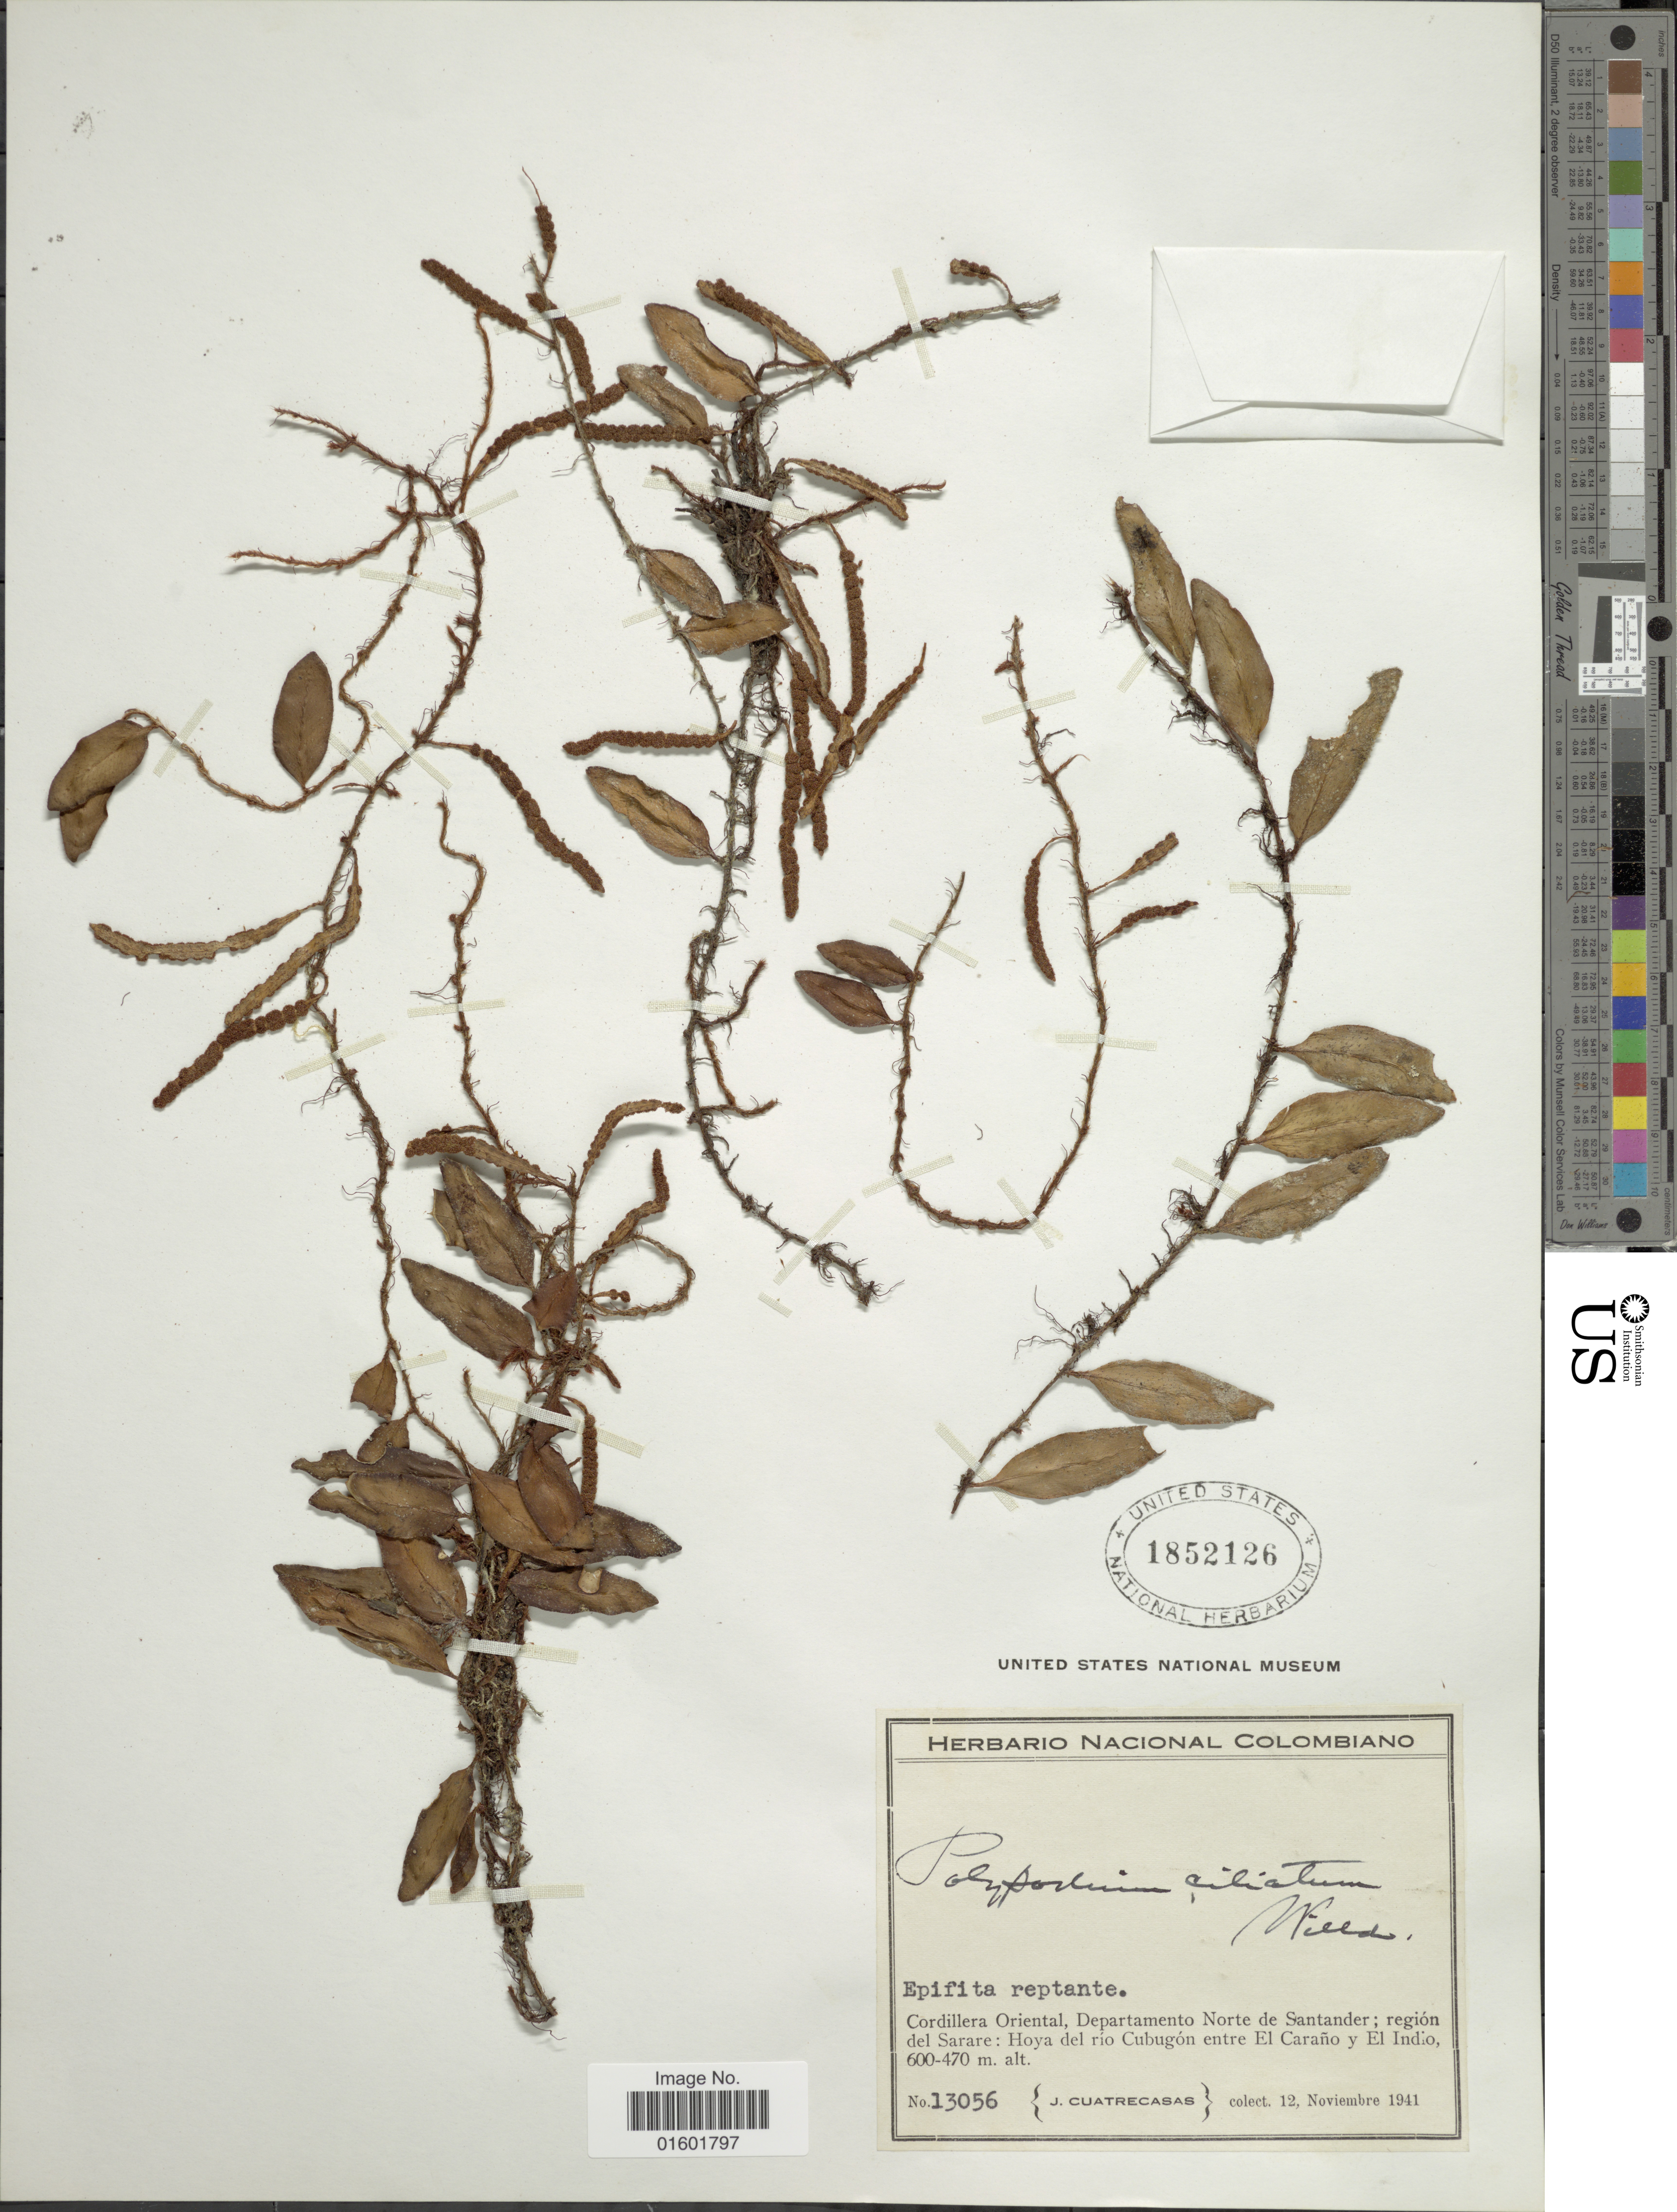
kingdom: Plantae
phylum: Tracheophyta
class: Polypodiopsida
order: Polypodiales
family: Polypodiaceae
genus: Microgramma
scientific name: Microgramma reptans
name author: (Cav.) A.R. Sm.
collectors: J. Cuatrecasas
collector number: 13056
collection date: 1941-11-12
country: Colombia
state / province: Norte de Santander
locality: Cordillera Oriental; region del Sarare: Hoya del rio Cubugon entre el Carano y El Indio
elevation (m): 470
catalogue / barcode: US 1852126